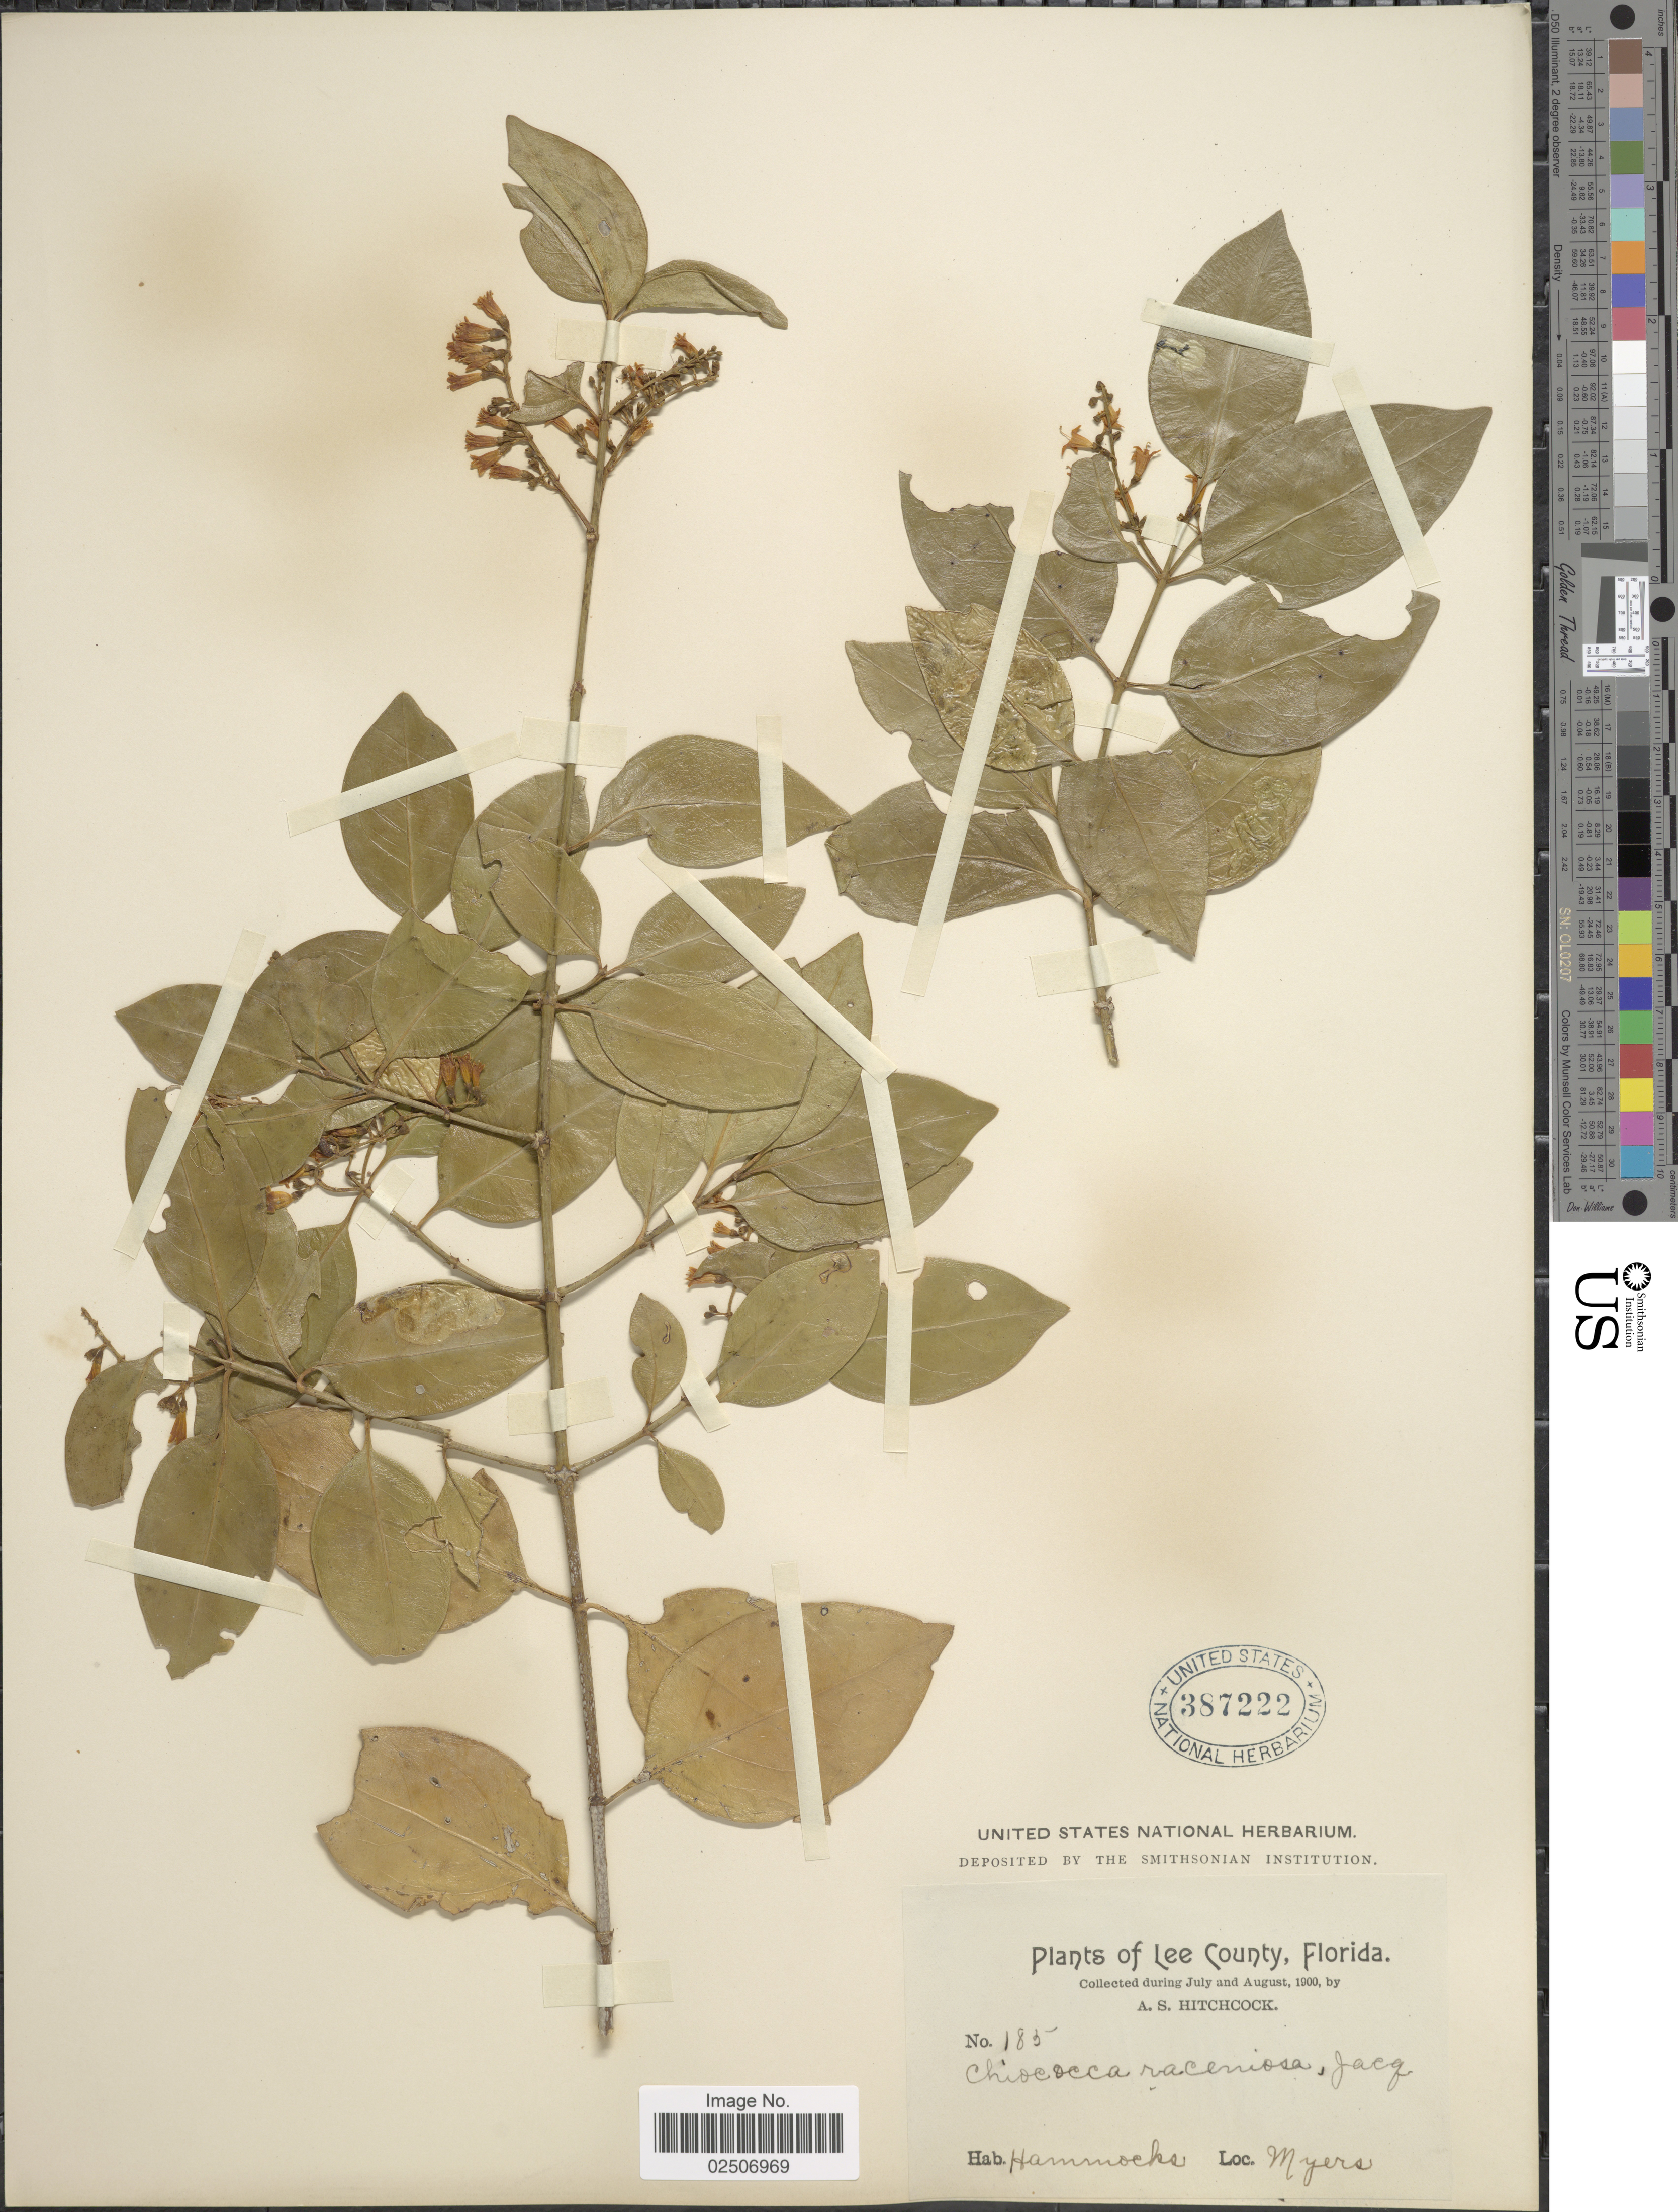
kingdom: Plantae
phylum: Tracheophyta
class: Magnoliopsida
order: Gentianales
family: Rubiaceae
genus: Chiococca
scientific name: Chiococca alba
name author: (L.) Hitchc.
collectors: A. S. Hitchcock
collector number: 185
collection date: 1900-07/1900-08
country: United States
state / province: Florida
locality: Lee County, Hammocks, Myers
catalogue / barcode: US 387222